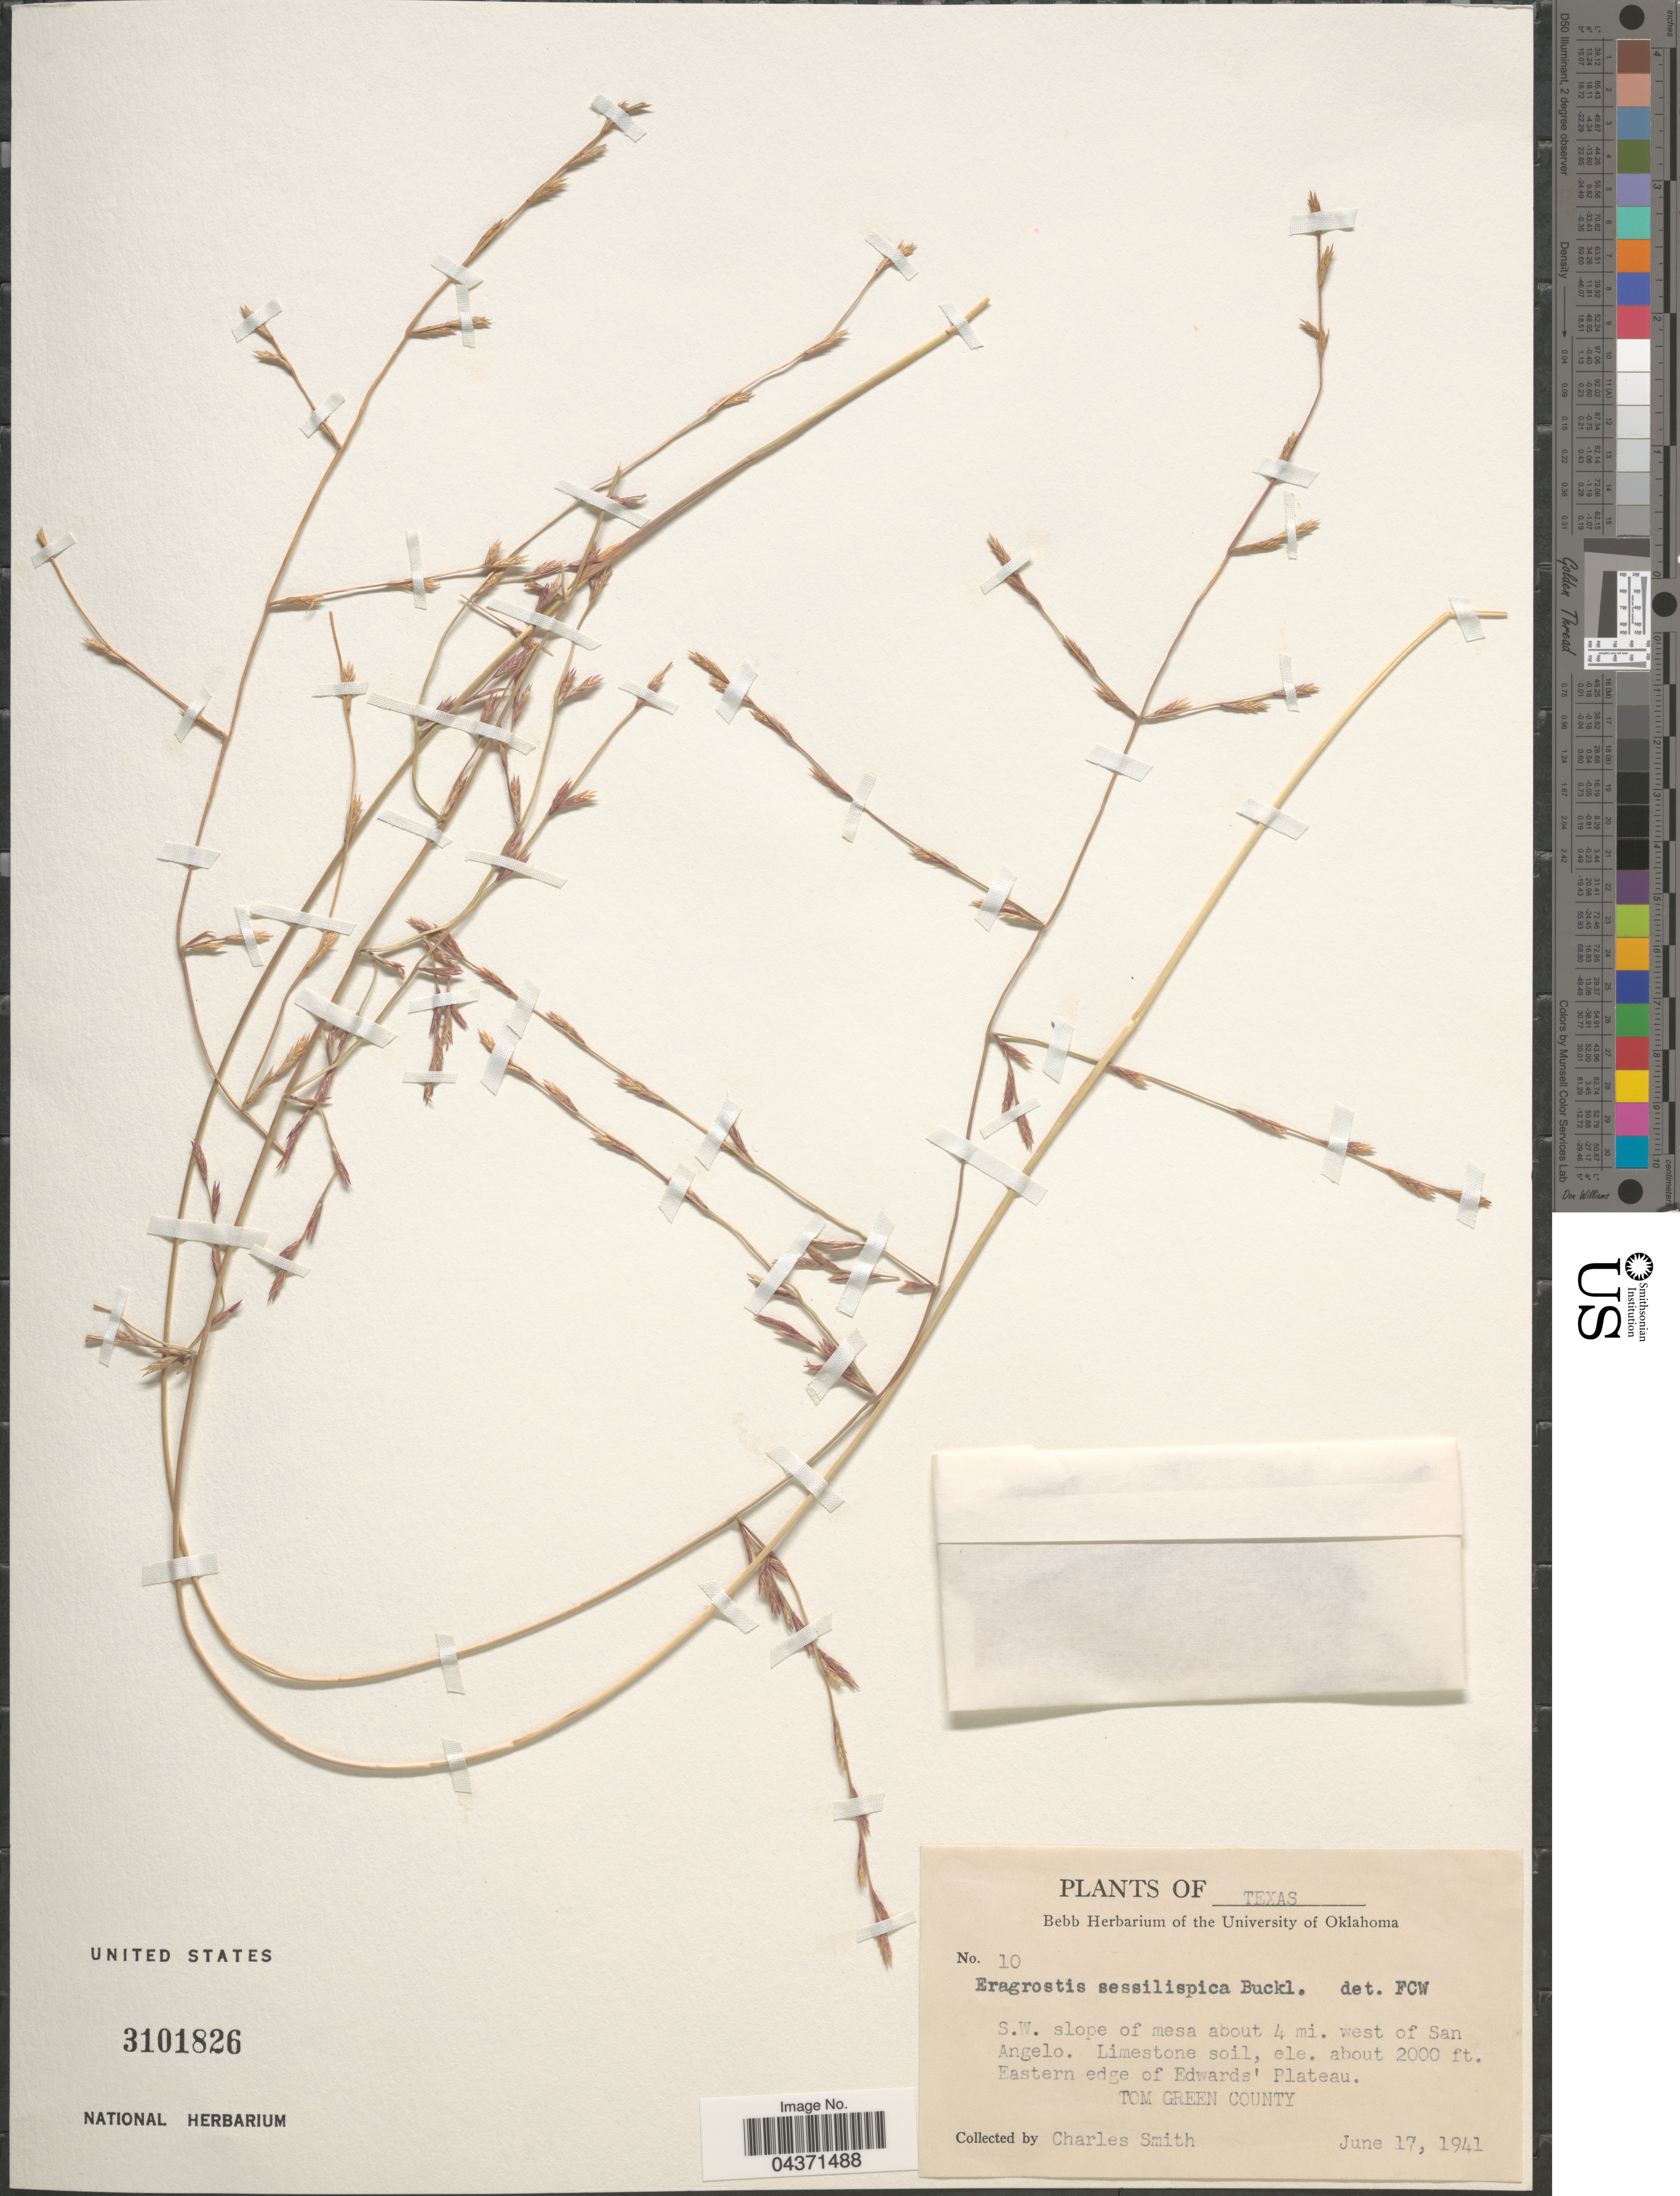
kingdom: Plantae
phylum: Tracheophyta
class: Liliopsida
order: Poales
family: Poaceae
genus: Eragrostis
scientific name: Eragrostis sessilispica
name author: Buckley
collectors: C. Smith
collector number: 10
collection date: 1941-06-17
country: United States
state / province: Texas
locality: S. W. slope of mesa about 4 mi. west of San Angelo. Eastern edge of Edwards' Plateau. Tom Green County.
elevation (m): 610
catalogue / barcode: US 3101826